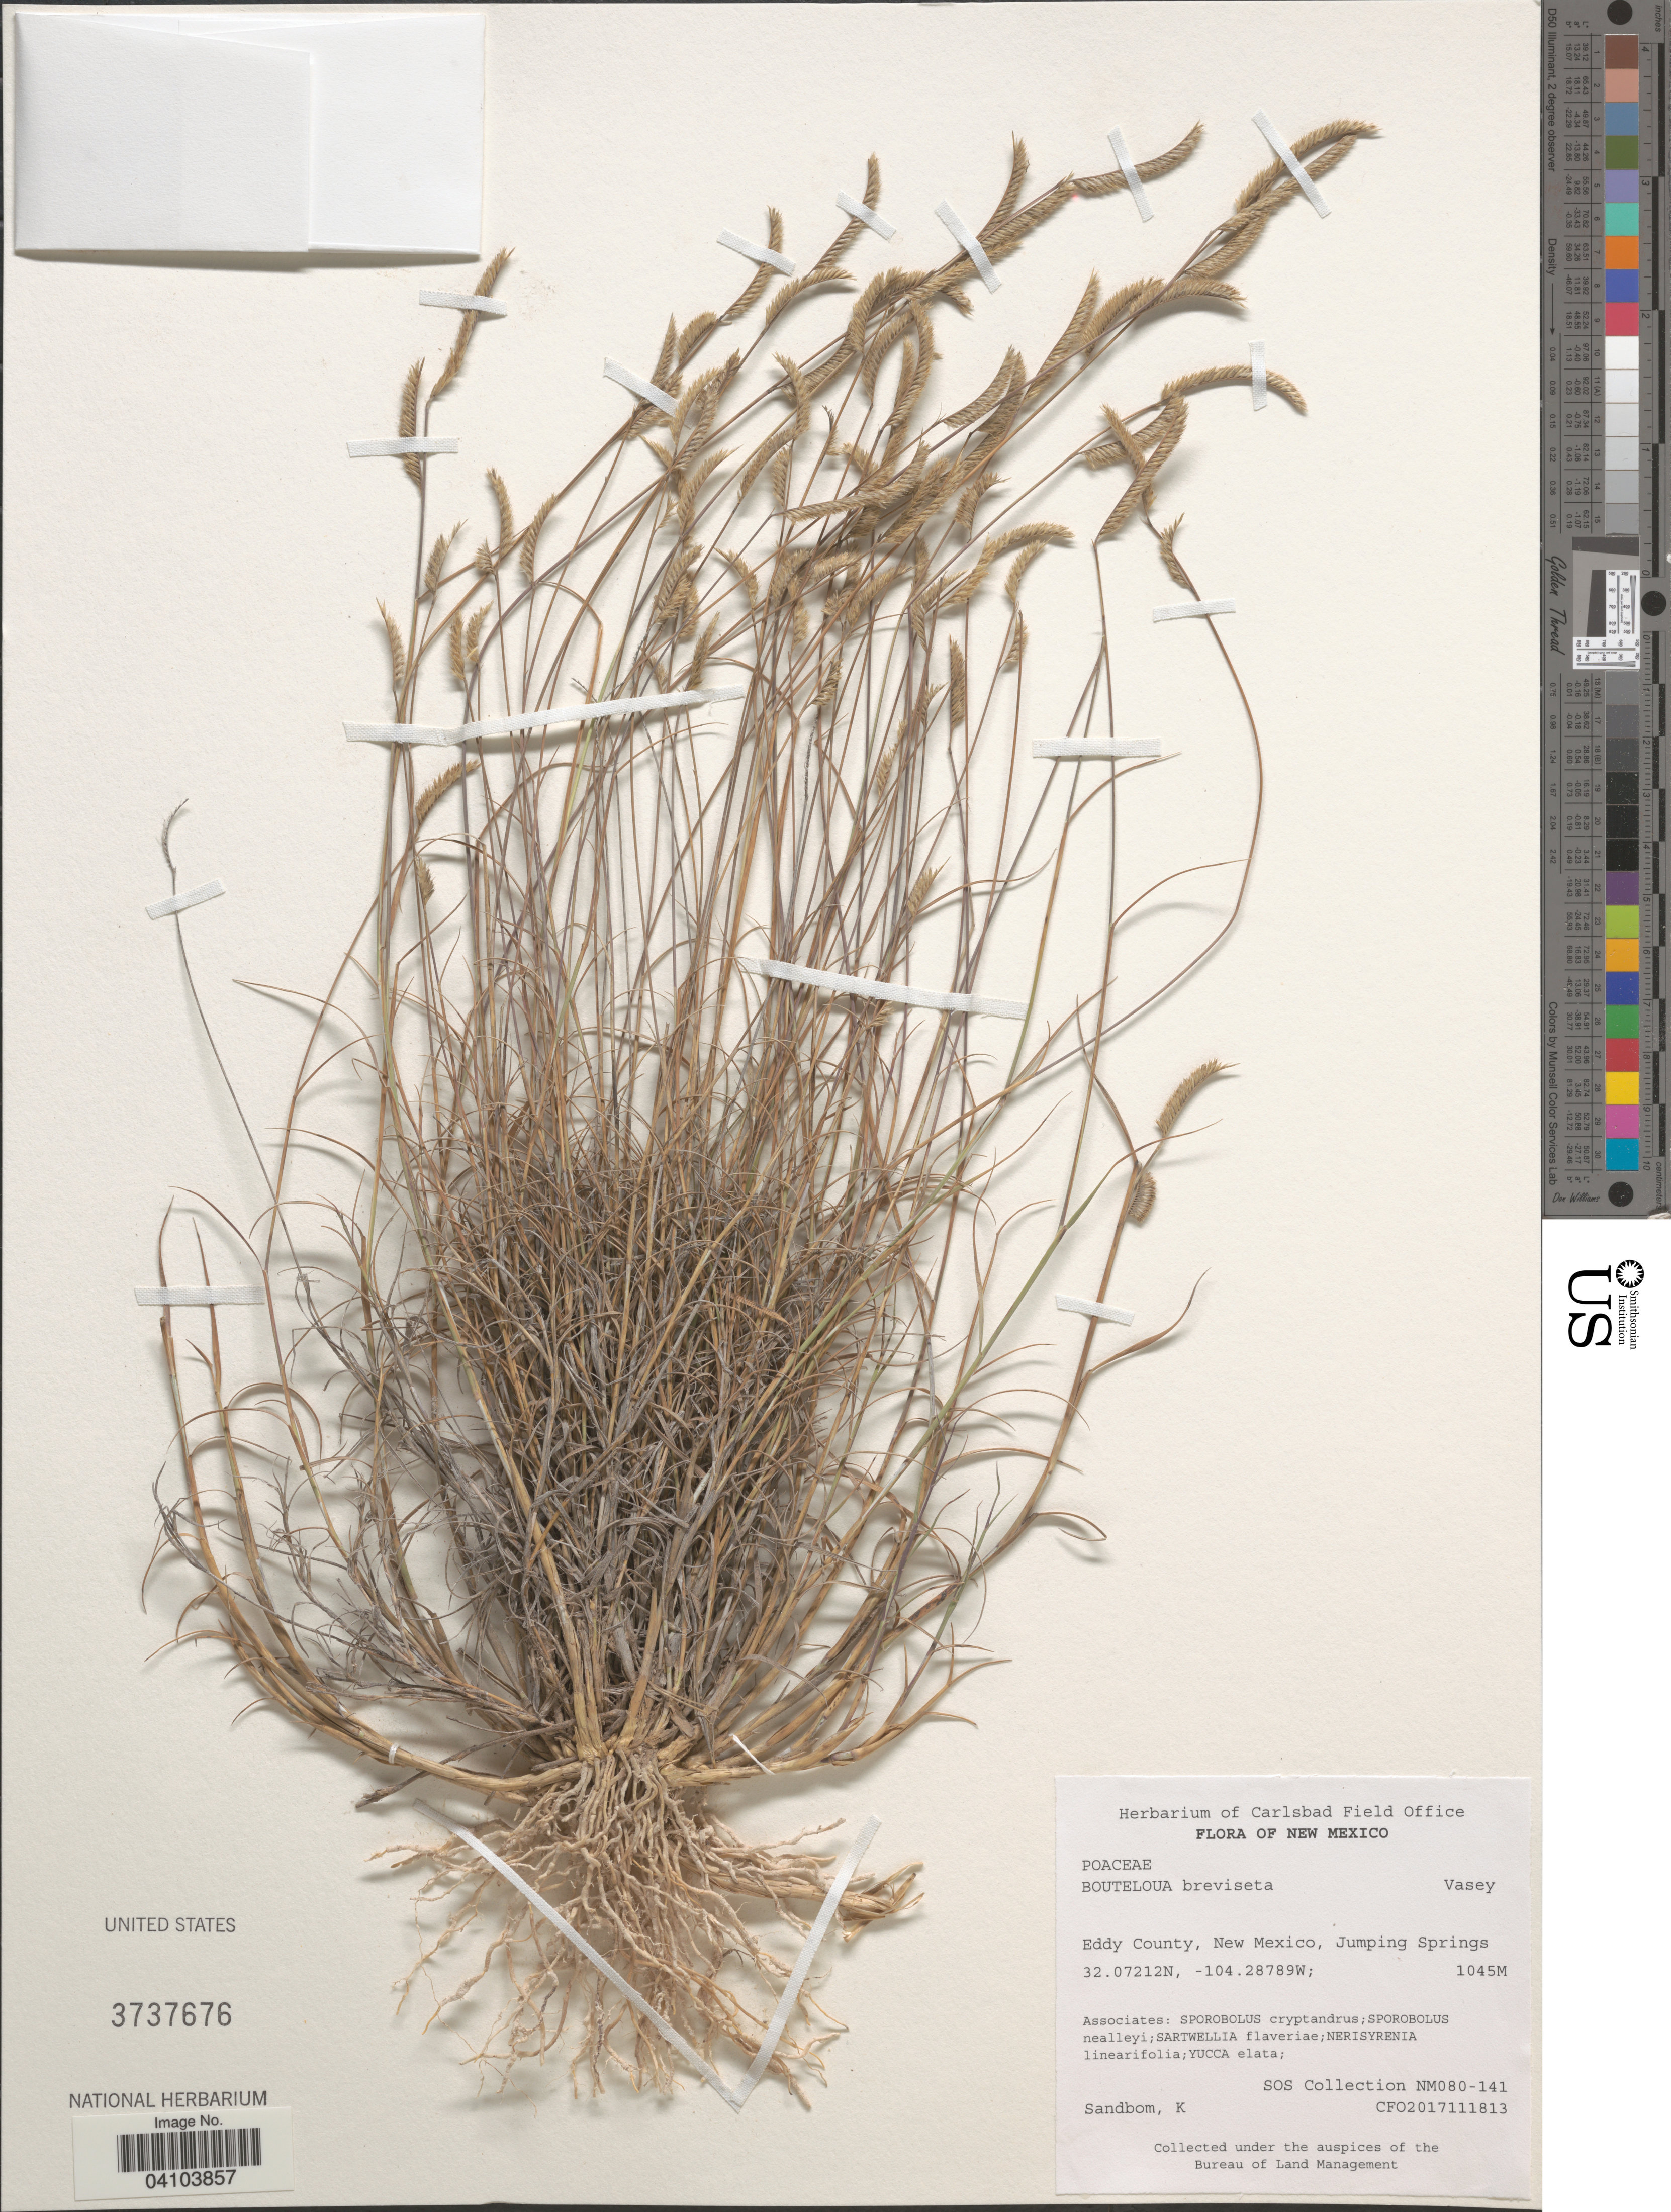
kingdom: Plantae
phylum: Tracheophyta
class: Liliopsida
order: Poales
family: Poaceae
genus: Bouteloua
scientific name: Bouteloua breviseta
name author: Vasey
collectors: K. Sandbom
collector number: CFO2017111813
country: United States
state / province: New Mexico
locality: Eddy County, Jumping Springs.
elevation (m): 1045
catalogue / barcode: US 3737676